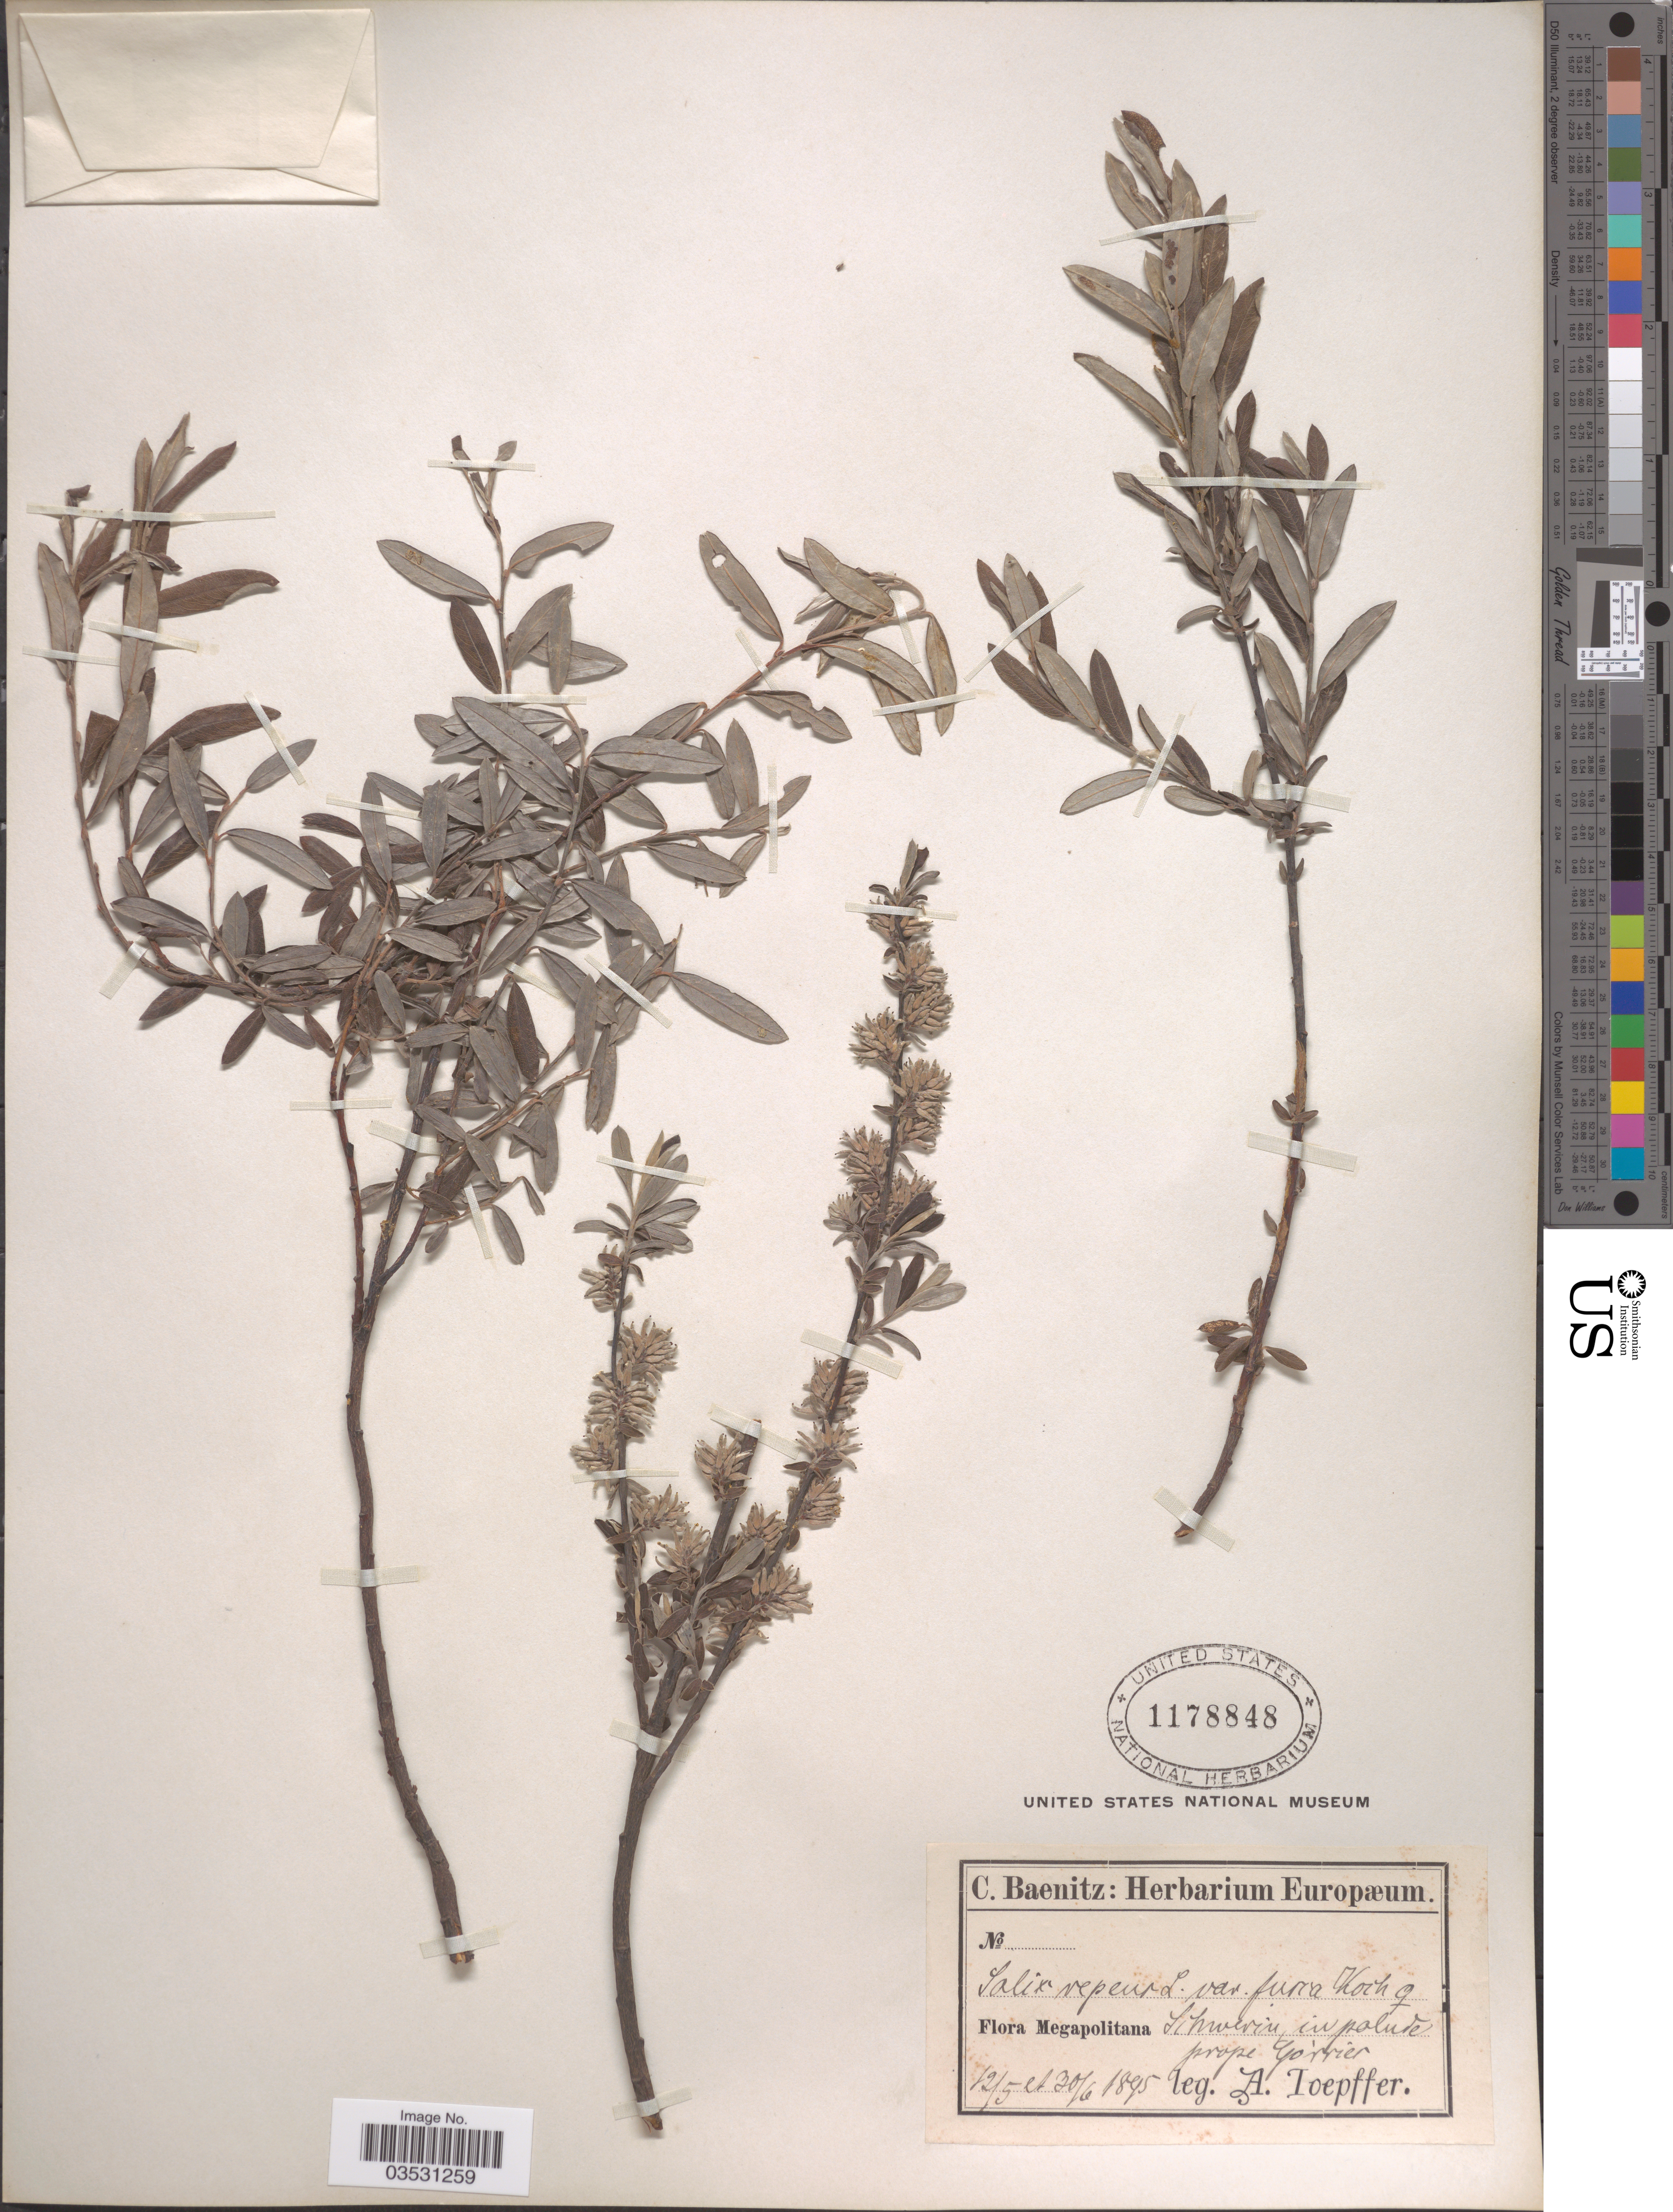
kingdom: Plantae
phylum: Tracheophyta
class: Magnoliopsida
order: Malpighiales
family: Salicaceae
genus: Salix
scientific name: Salix repens var. fusca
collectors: A. Toepffer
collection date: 1895-05-12/1895-06-30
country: Germany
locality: Megapolitana Schwerin, in palude prope Gòrrier [interpreted].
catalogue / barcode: US 1178848